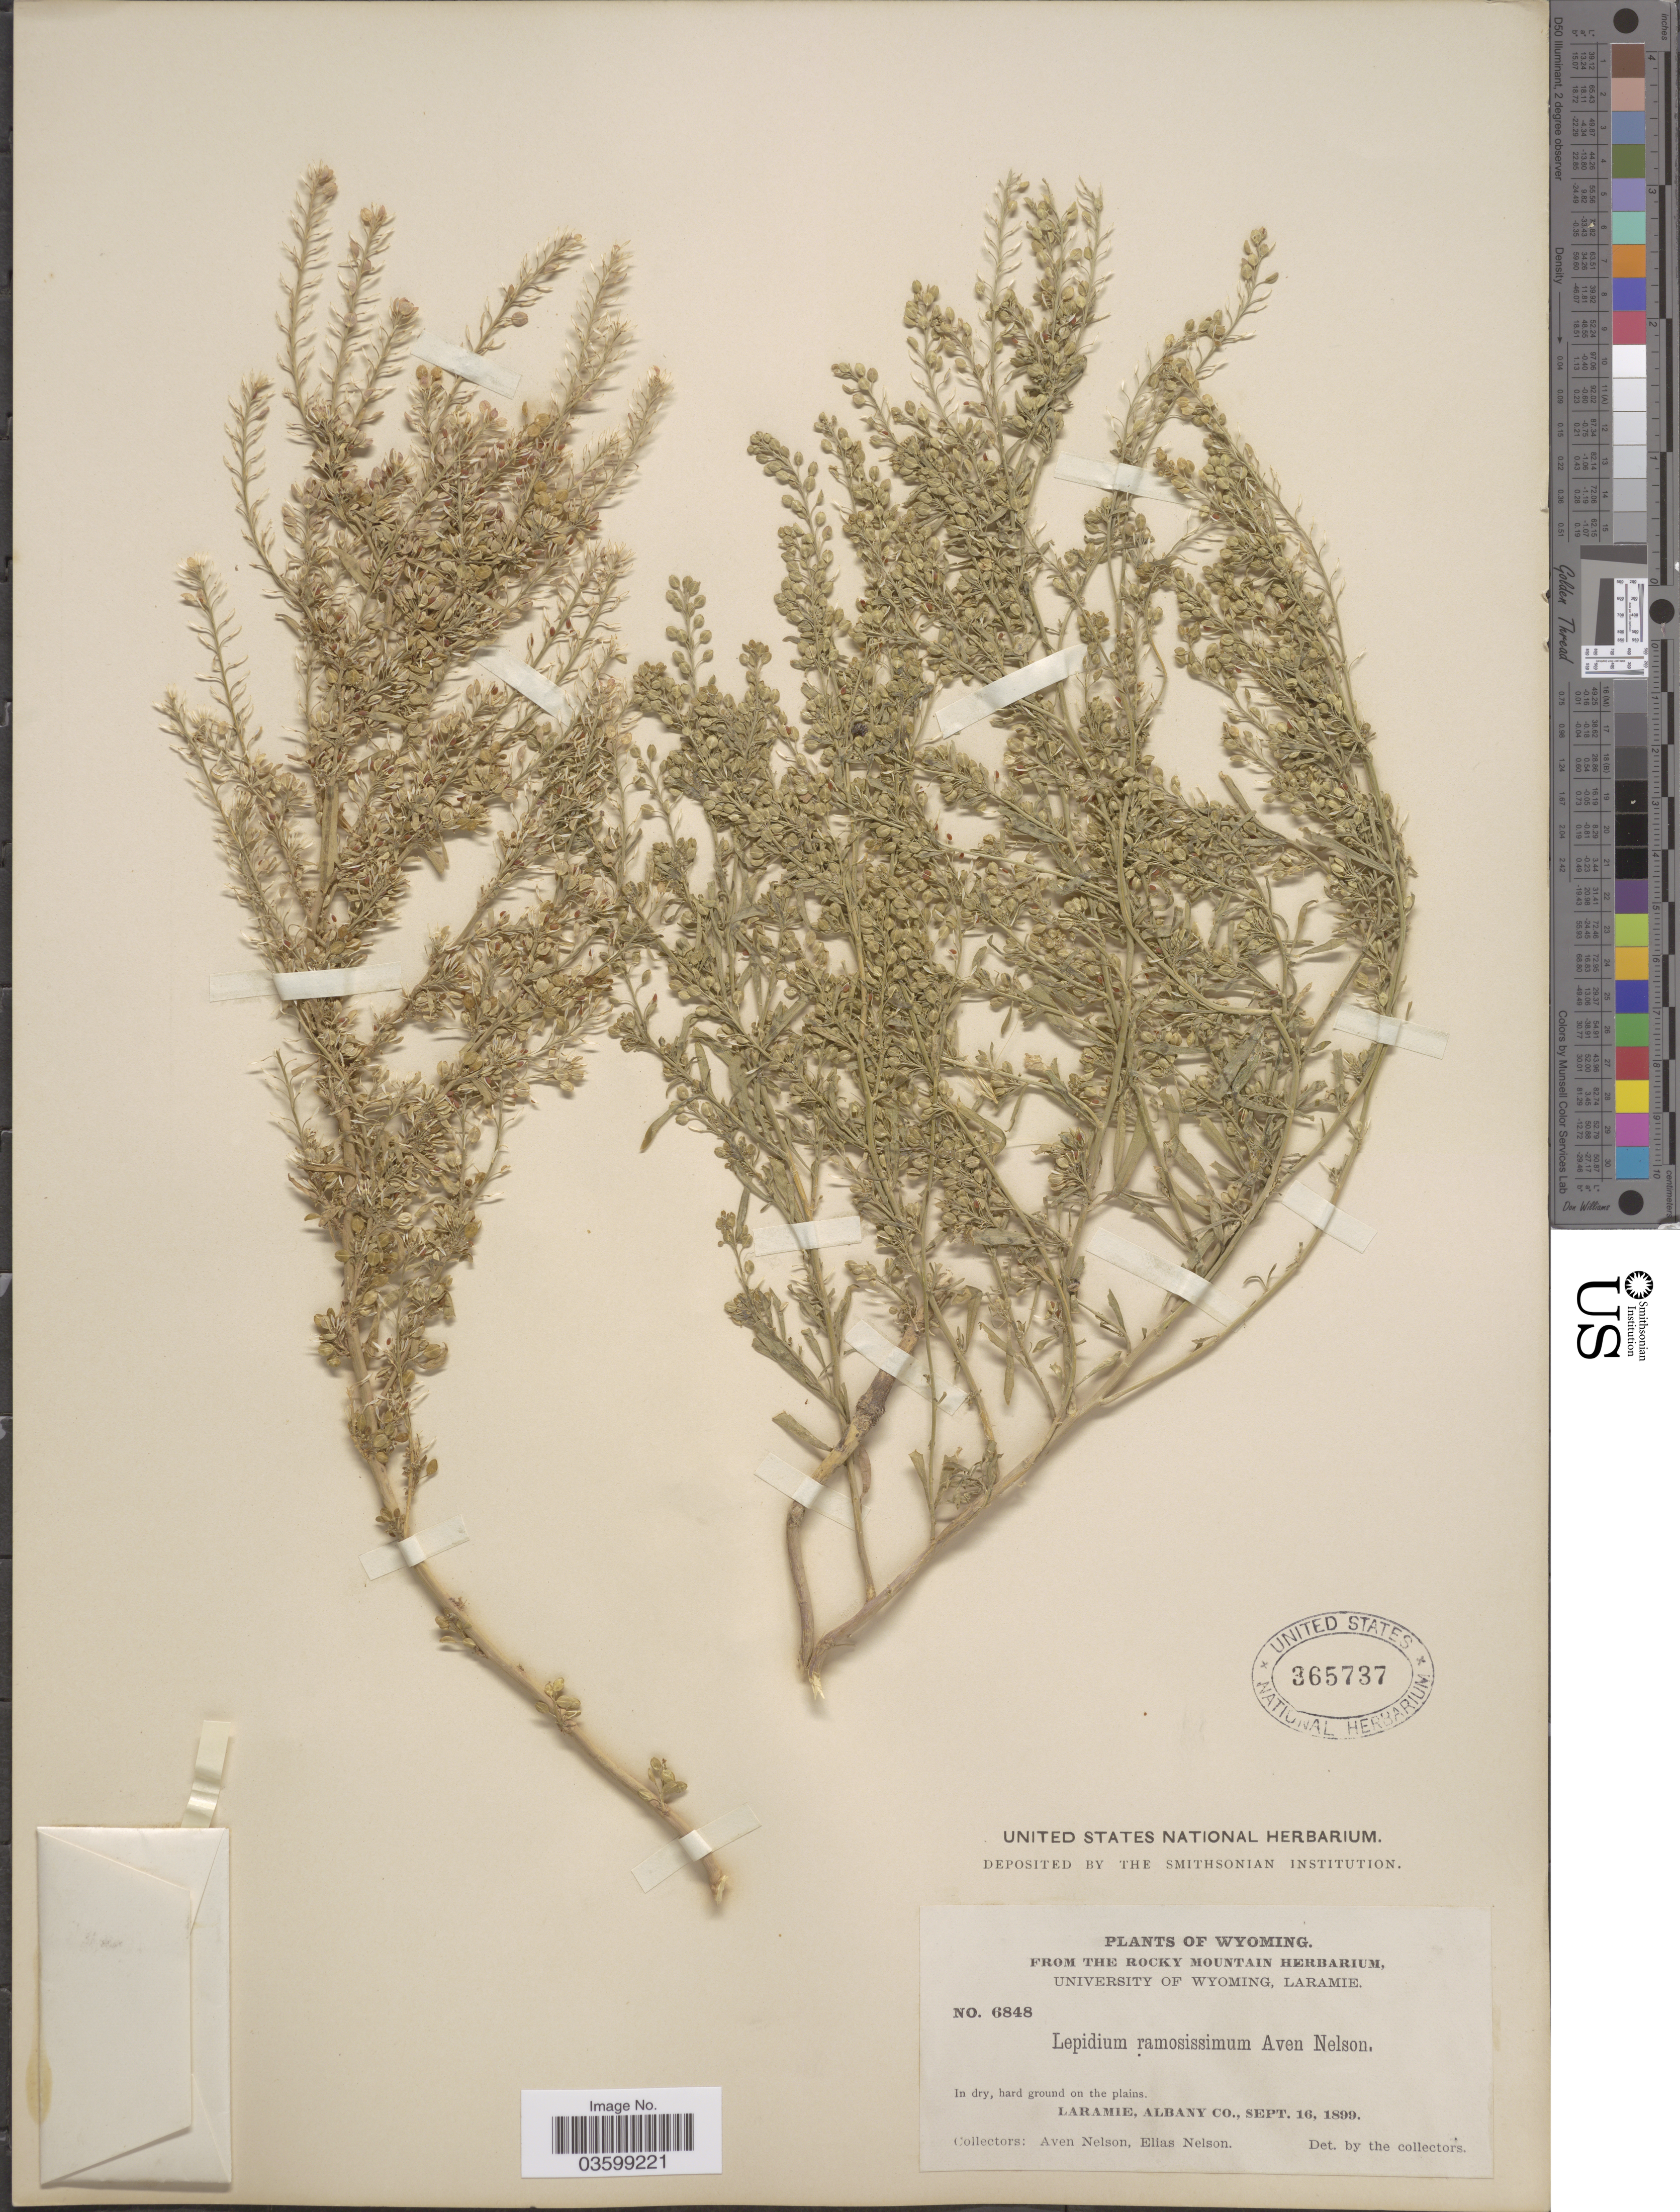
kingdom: Plantae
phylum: Tracheophyta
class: Magnoliopsida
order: Brassicales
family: Brassicaceae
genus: Lepidium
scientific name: Lepidium ramosissimum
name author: A. Nelson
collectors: A. Nelson & E. Nelson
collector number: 6848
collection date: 1899-09-16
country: United States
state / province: Wyoming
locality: Laramie, Albany Co.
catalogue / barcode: US 365737